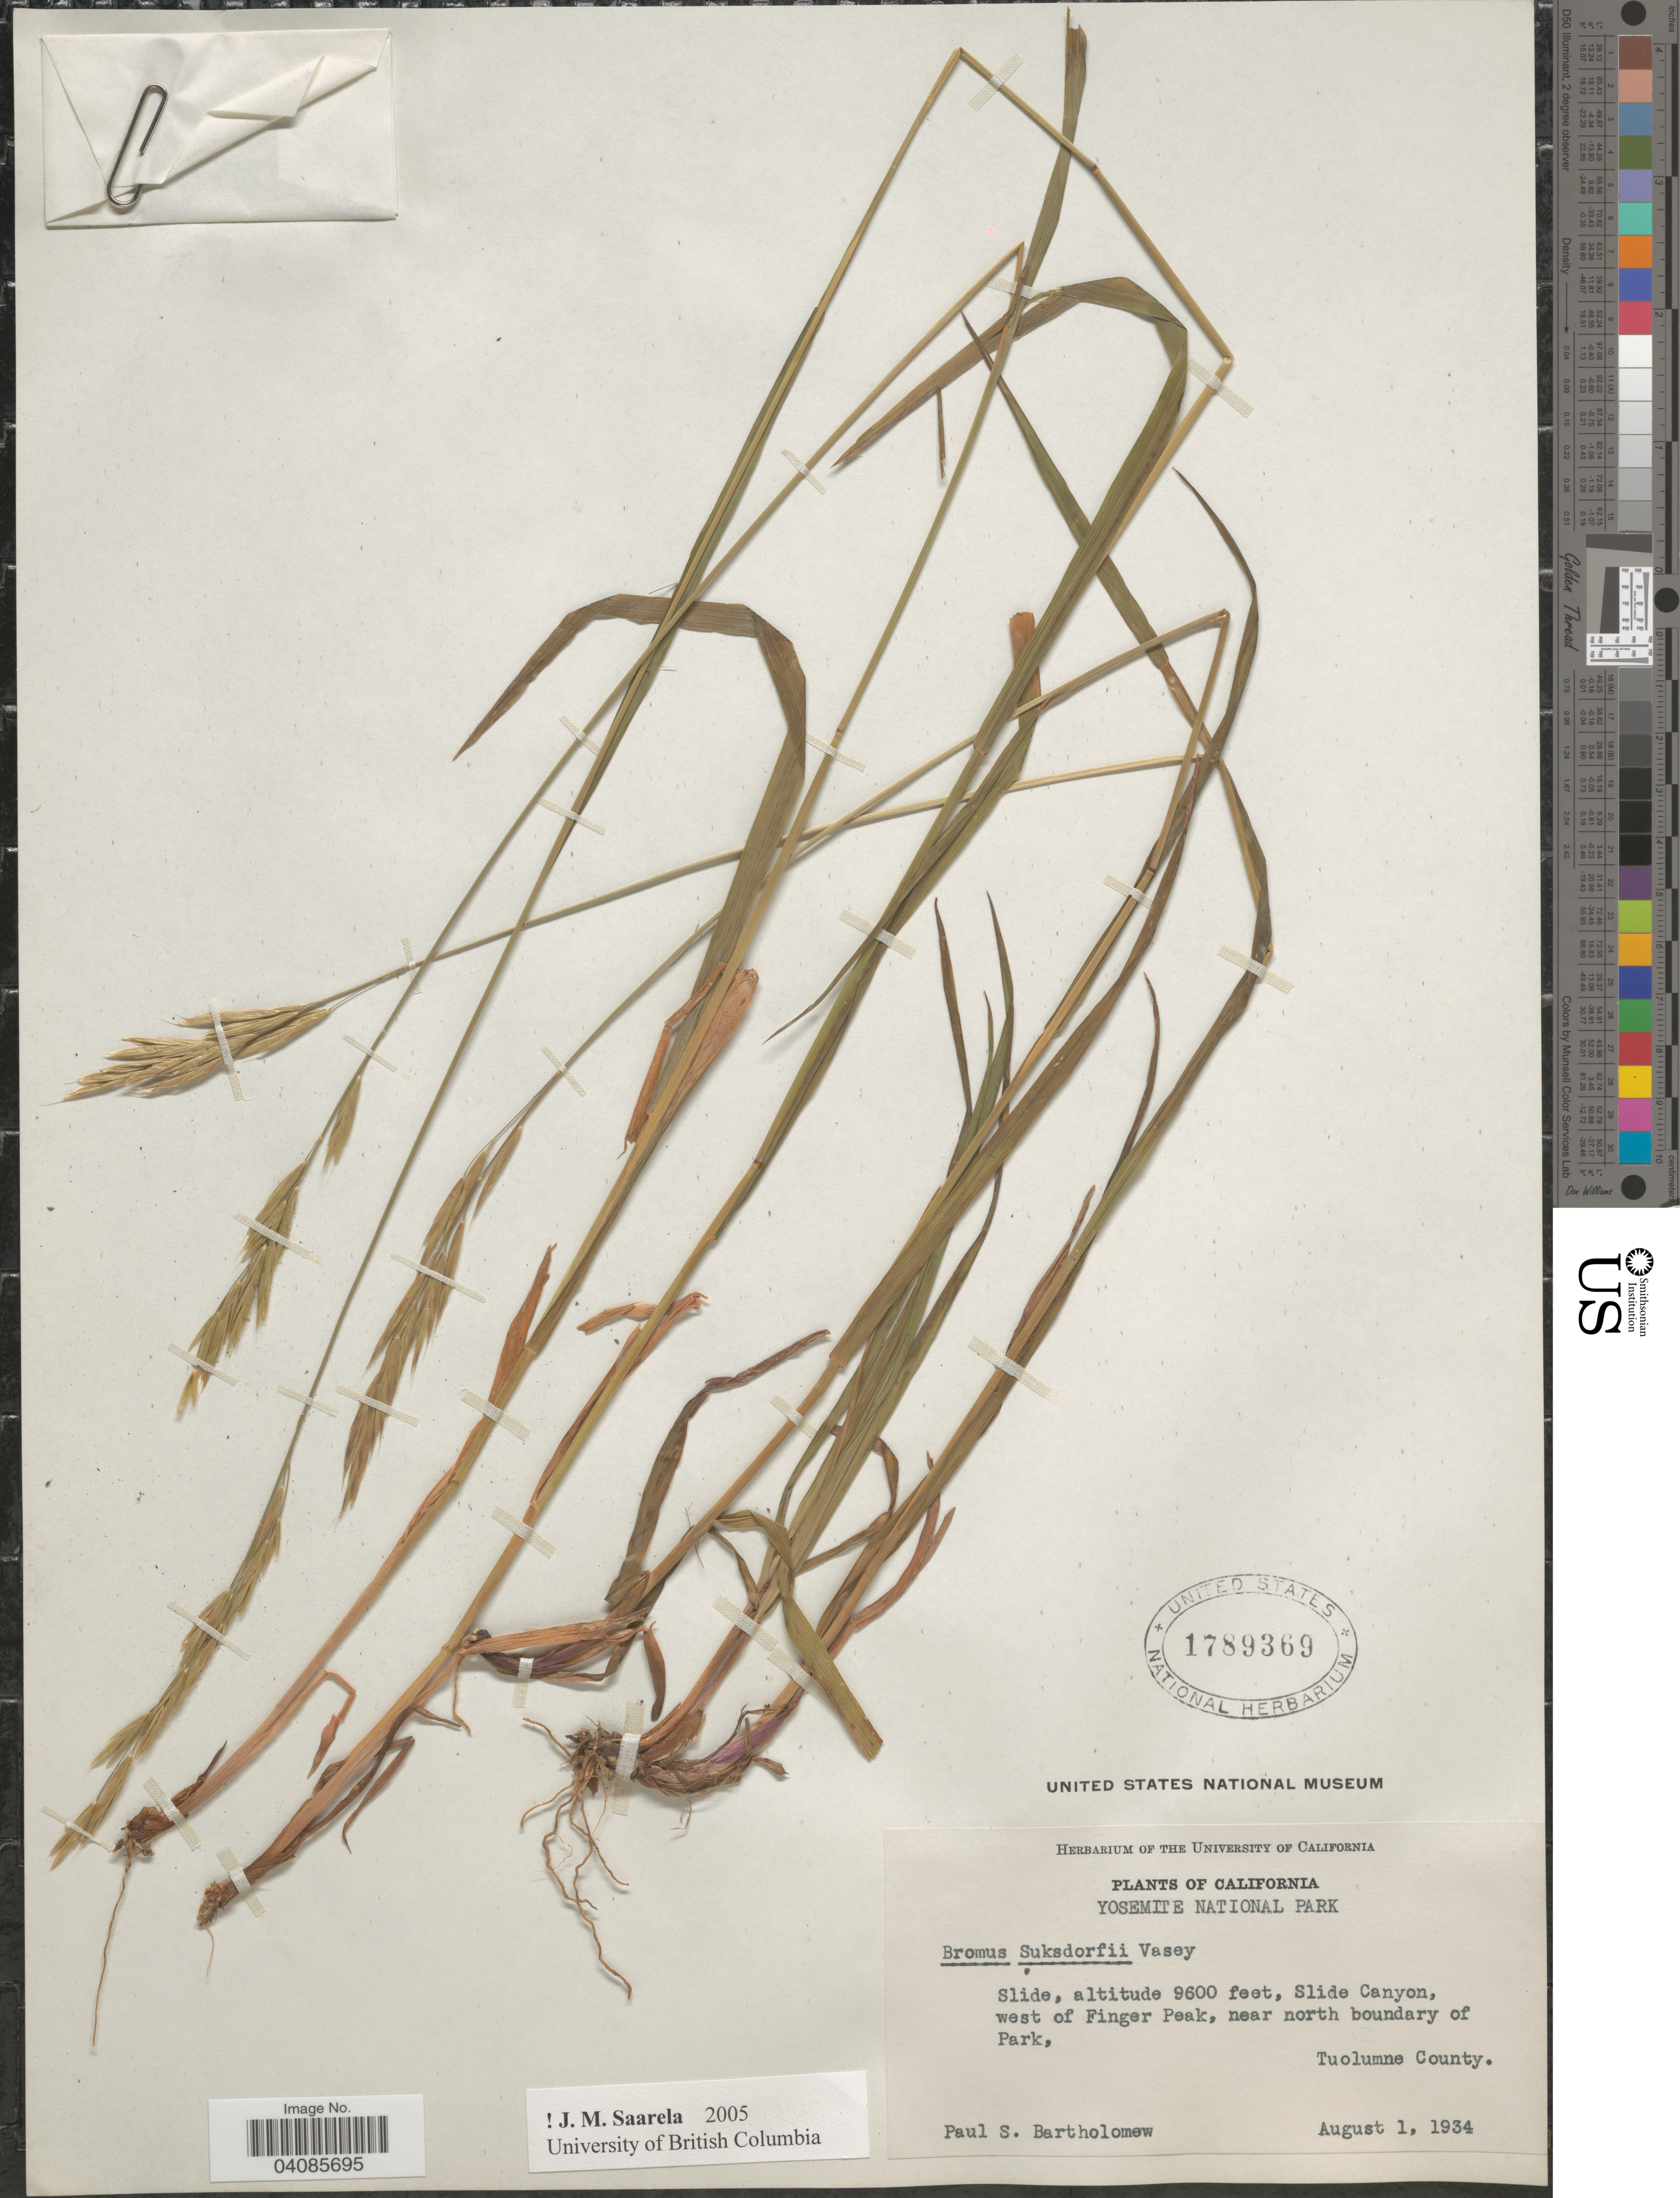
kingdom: Plantae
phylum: Tracheophyta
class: Liliopsida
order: Poales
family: Poaceae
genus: Bromus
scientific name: Bromus suksdorfii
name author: Vasey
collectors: P. Bartholomew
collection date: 1934-08-01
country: United States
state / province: California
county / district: Tuolumne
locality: Yosemite National Park. Slide, Slide Canyon, west of Finger Peak, near north boundary of Park, Tuolumne County.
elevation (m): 2926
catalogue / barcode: US 1789369